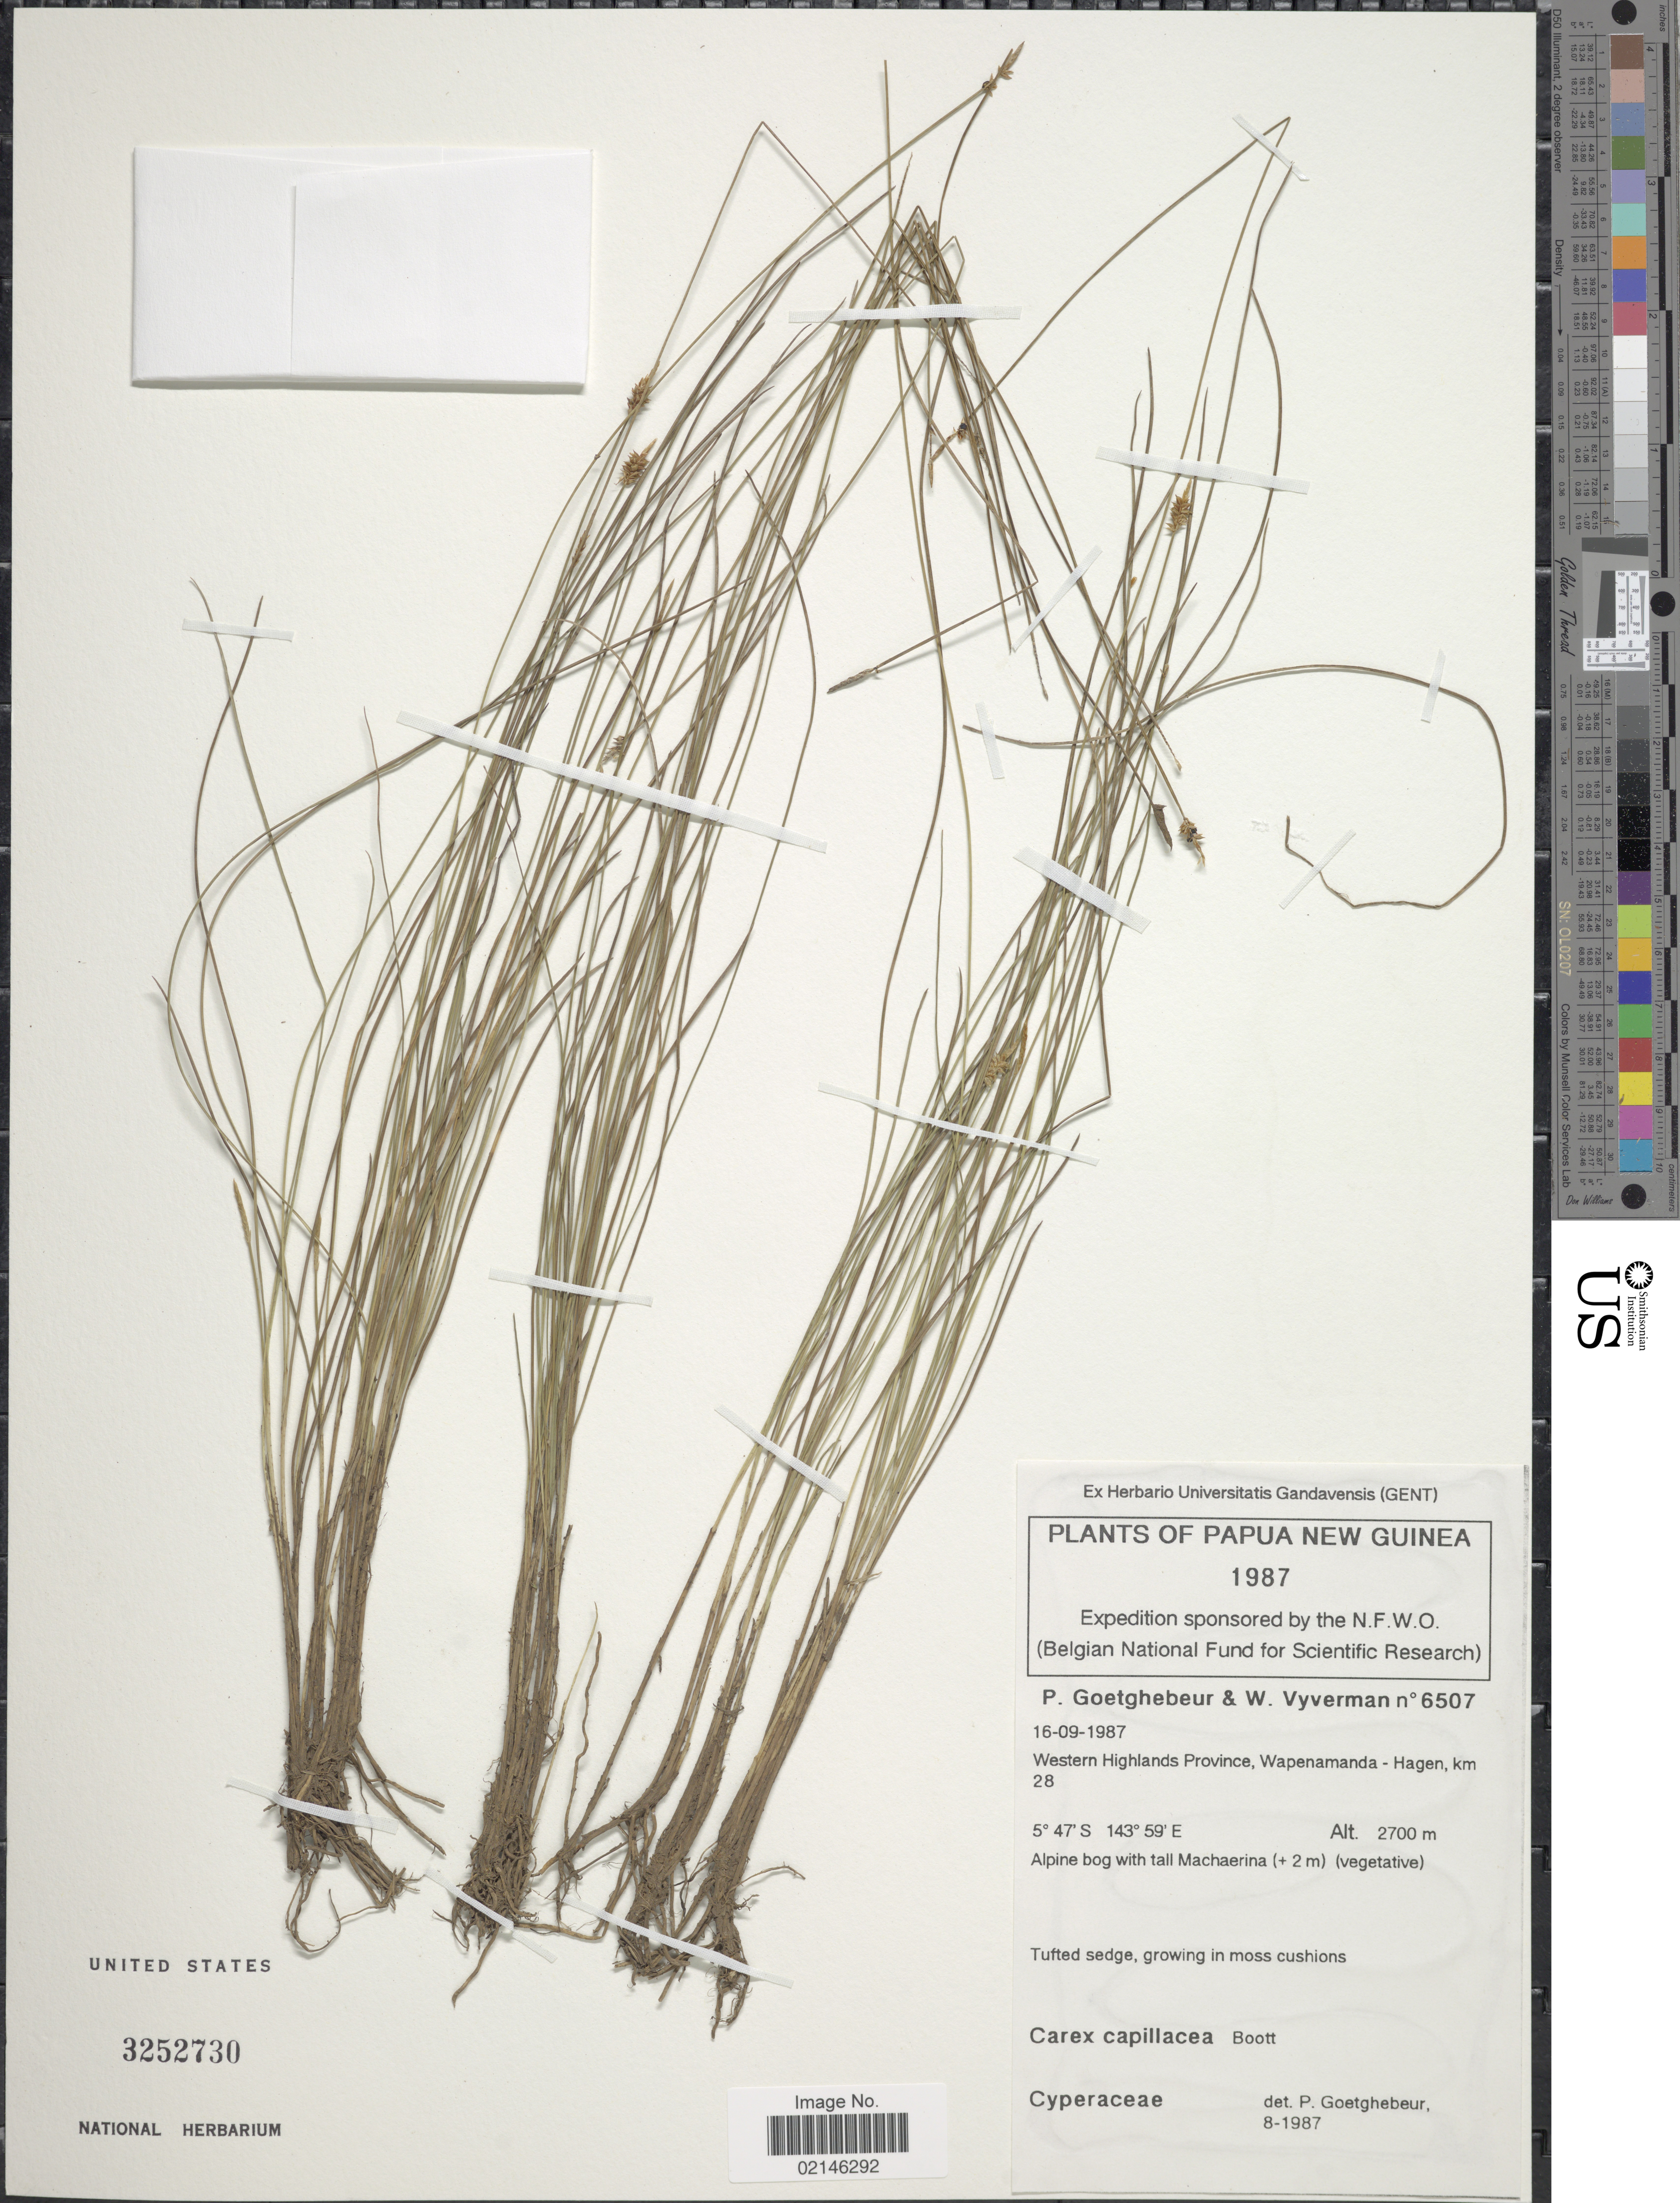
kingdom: Plantae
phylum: Tracheophyta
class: Liliopsida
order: Poales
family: Cyperaceae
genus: Carex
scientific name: Carex capillacea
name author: Boott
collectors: P. Goetghebeur & W. Vyverman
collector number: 6507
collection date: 1987-09-16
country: Papua New Guinea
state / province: Western Highlands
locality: Wapernamanda - Hagen, km 28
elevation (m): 2700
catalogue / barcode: US 3252730